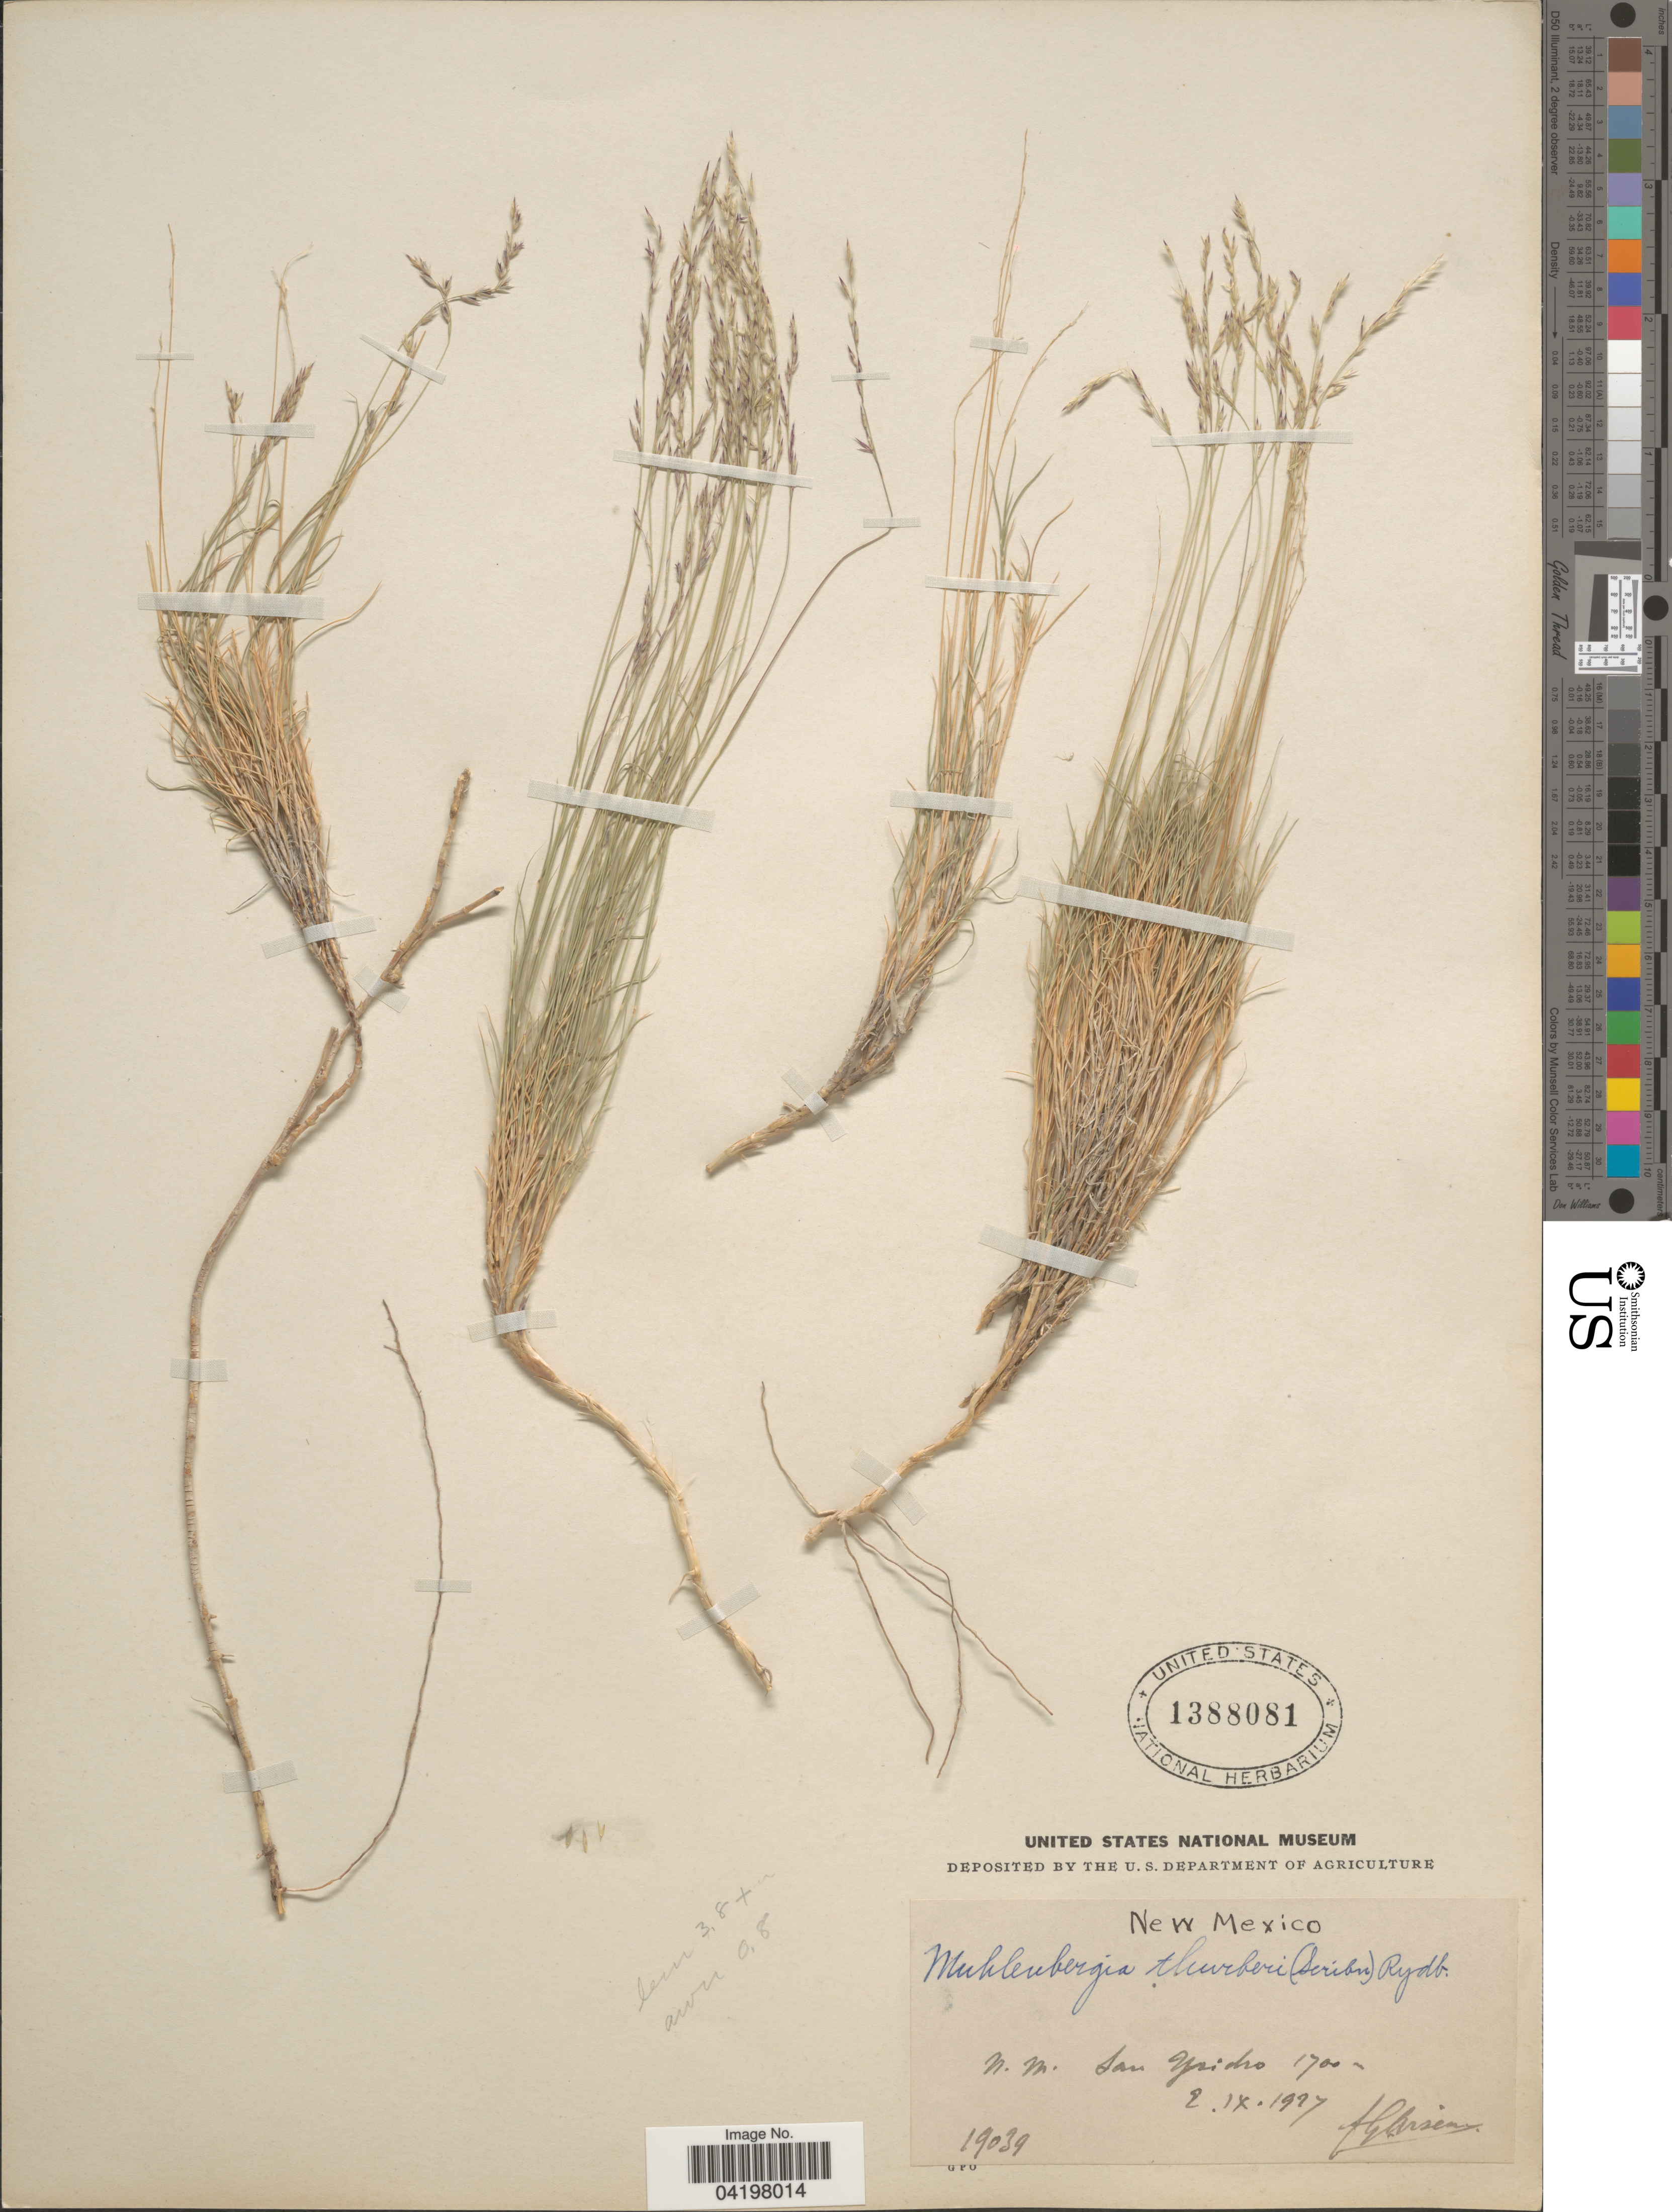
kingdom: Plantae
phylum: Tracheophyta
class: Liliopsida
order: Poales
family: Poaceae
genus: Muhlenbergia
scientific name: Muhlenbergia thurberi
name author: (Scribn.) Rydb.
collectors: Bro. G. Arsène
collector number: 19039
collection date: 1927-09-02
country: United States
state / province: New Mexico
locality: San Ysidro.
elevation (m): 1700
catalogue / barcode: US 1388081